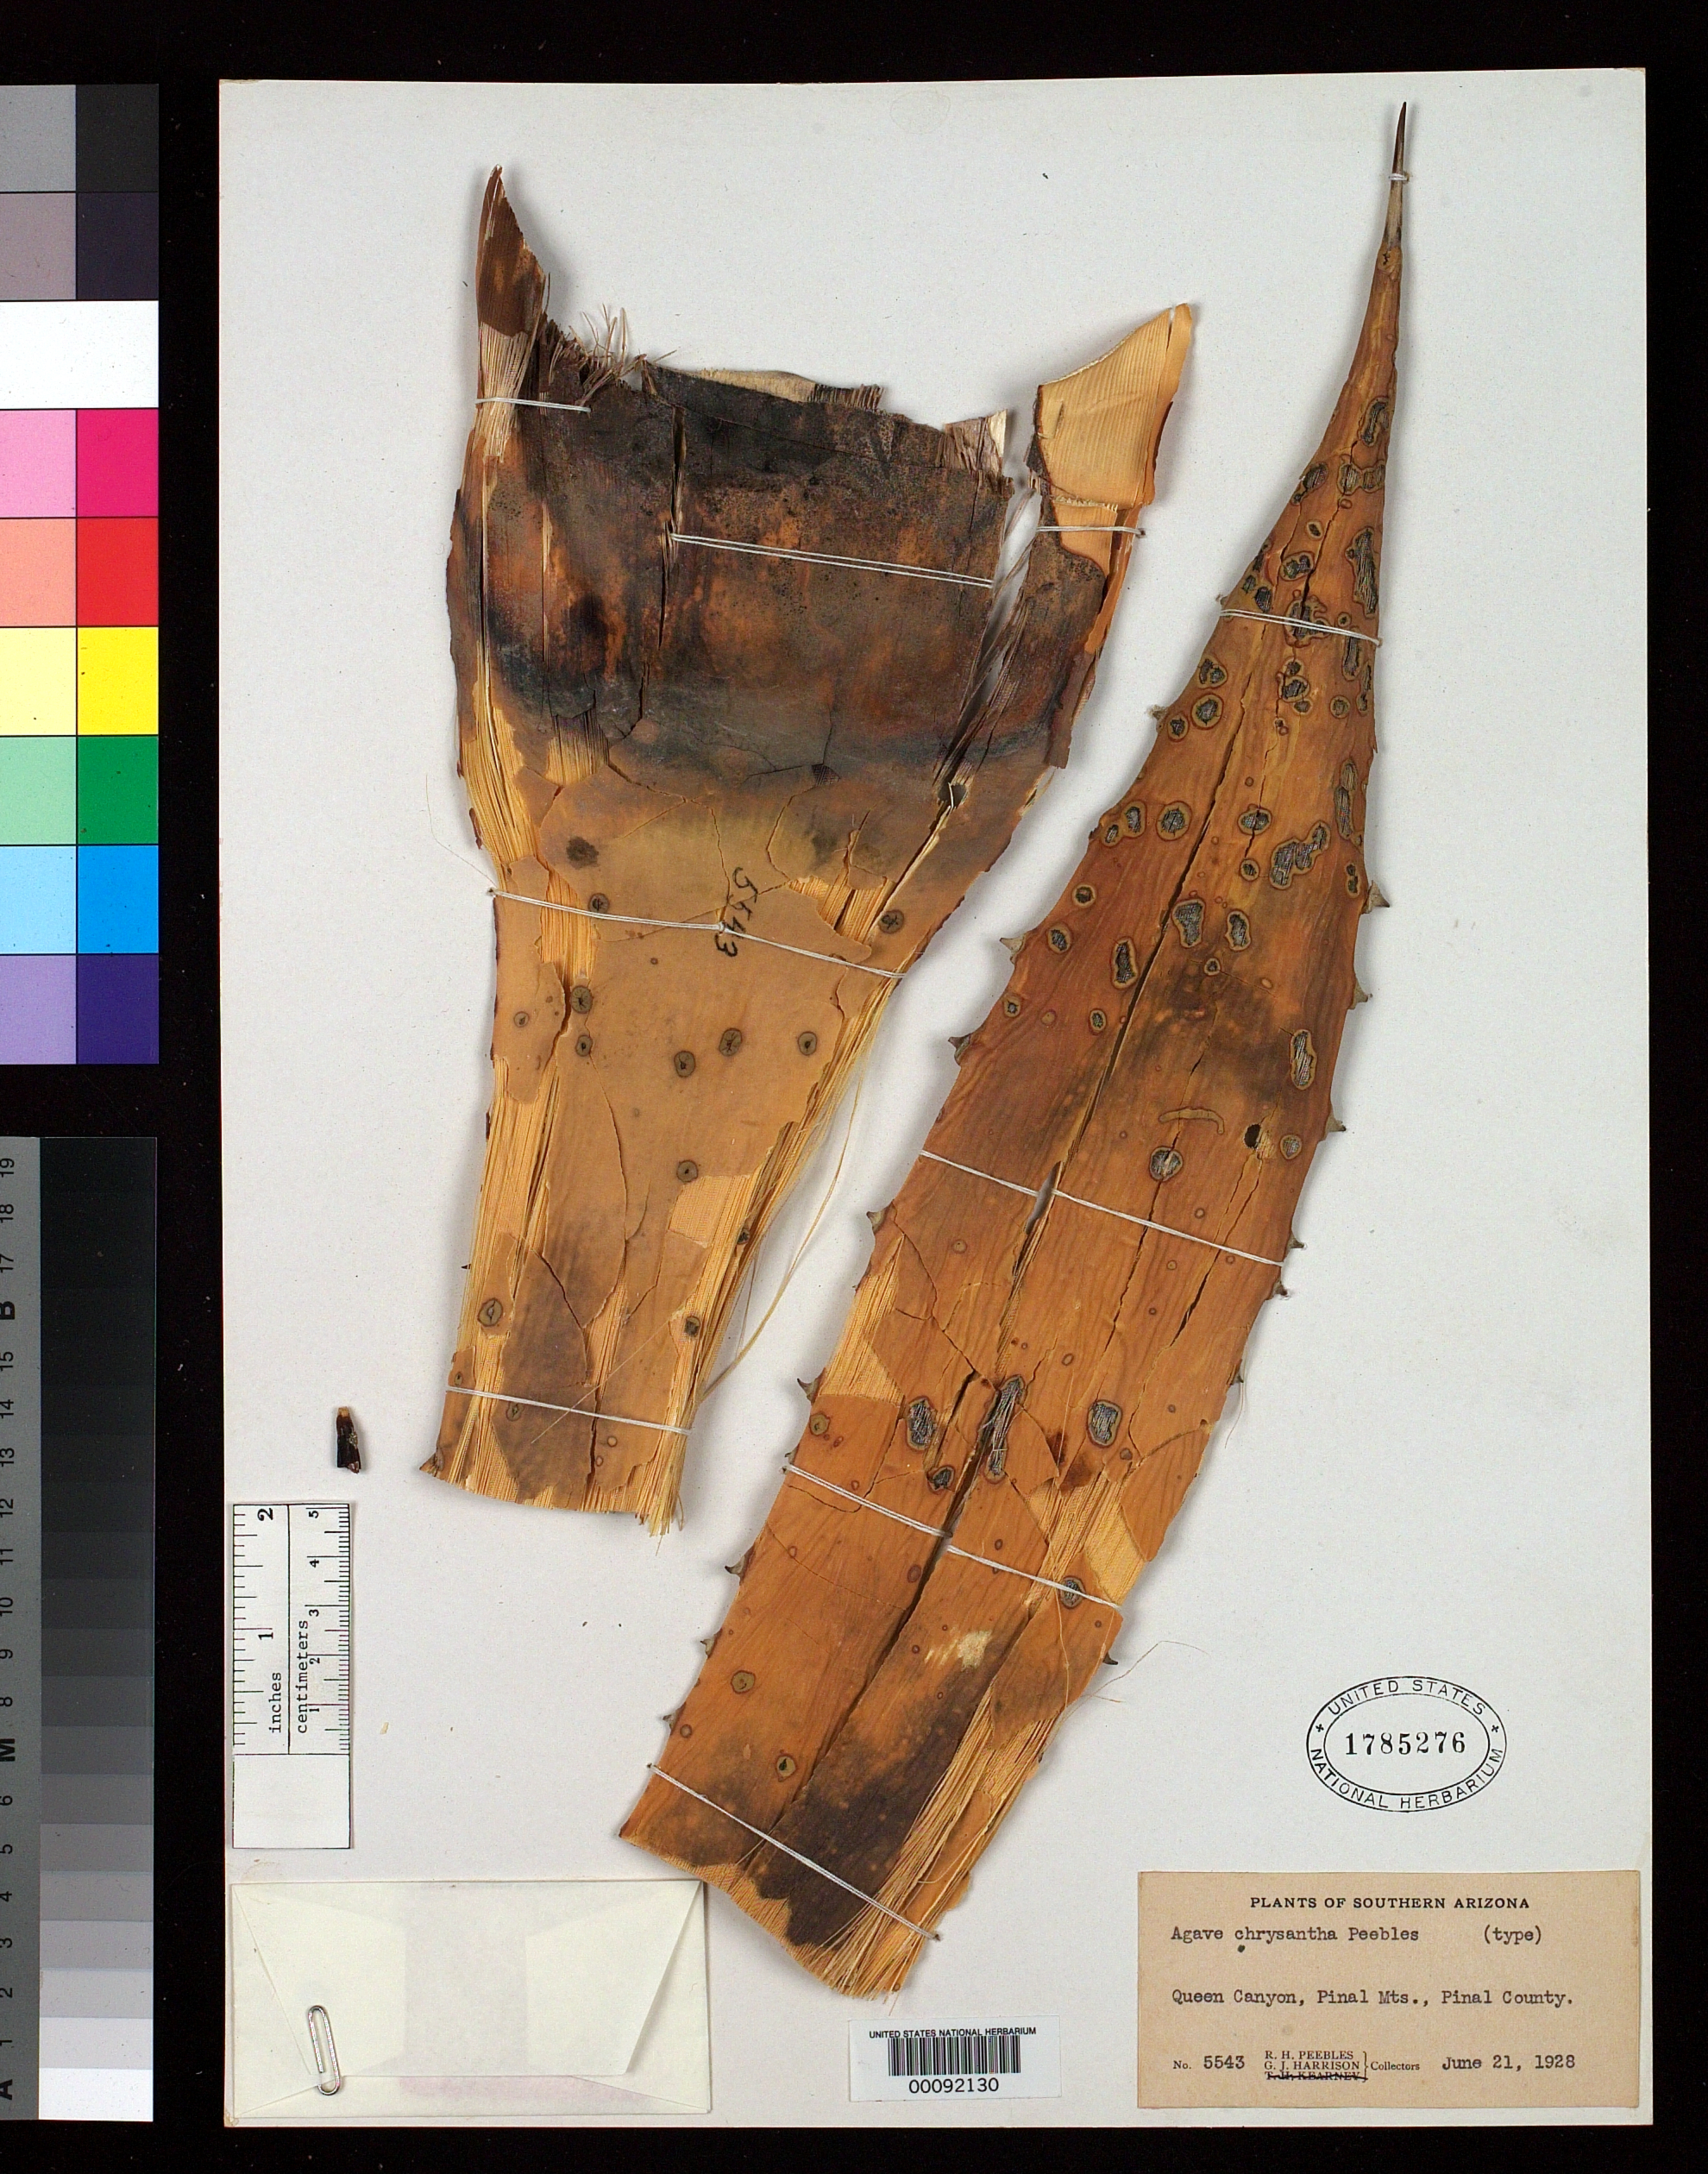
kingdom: Plantae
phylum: Tracheophyta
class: Liliopsida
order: Asparagales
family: Asparagaceae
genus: Agave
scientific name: Agave chrysantha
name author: Peebles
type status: Isotype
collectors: R. H. Peebles & G. J. Harrison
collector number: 5543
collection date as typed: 21 Jun 1928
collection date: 1928-06-21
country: United States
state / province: Arizona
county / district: Pinal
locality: Queen Canyon, Pinal Mountains.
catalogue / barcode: US 1785276